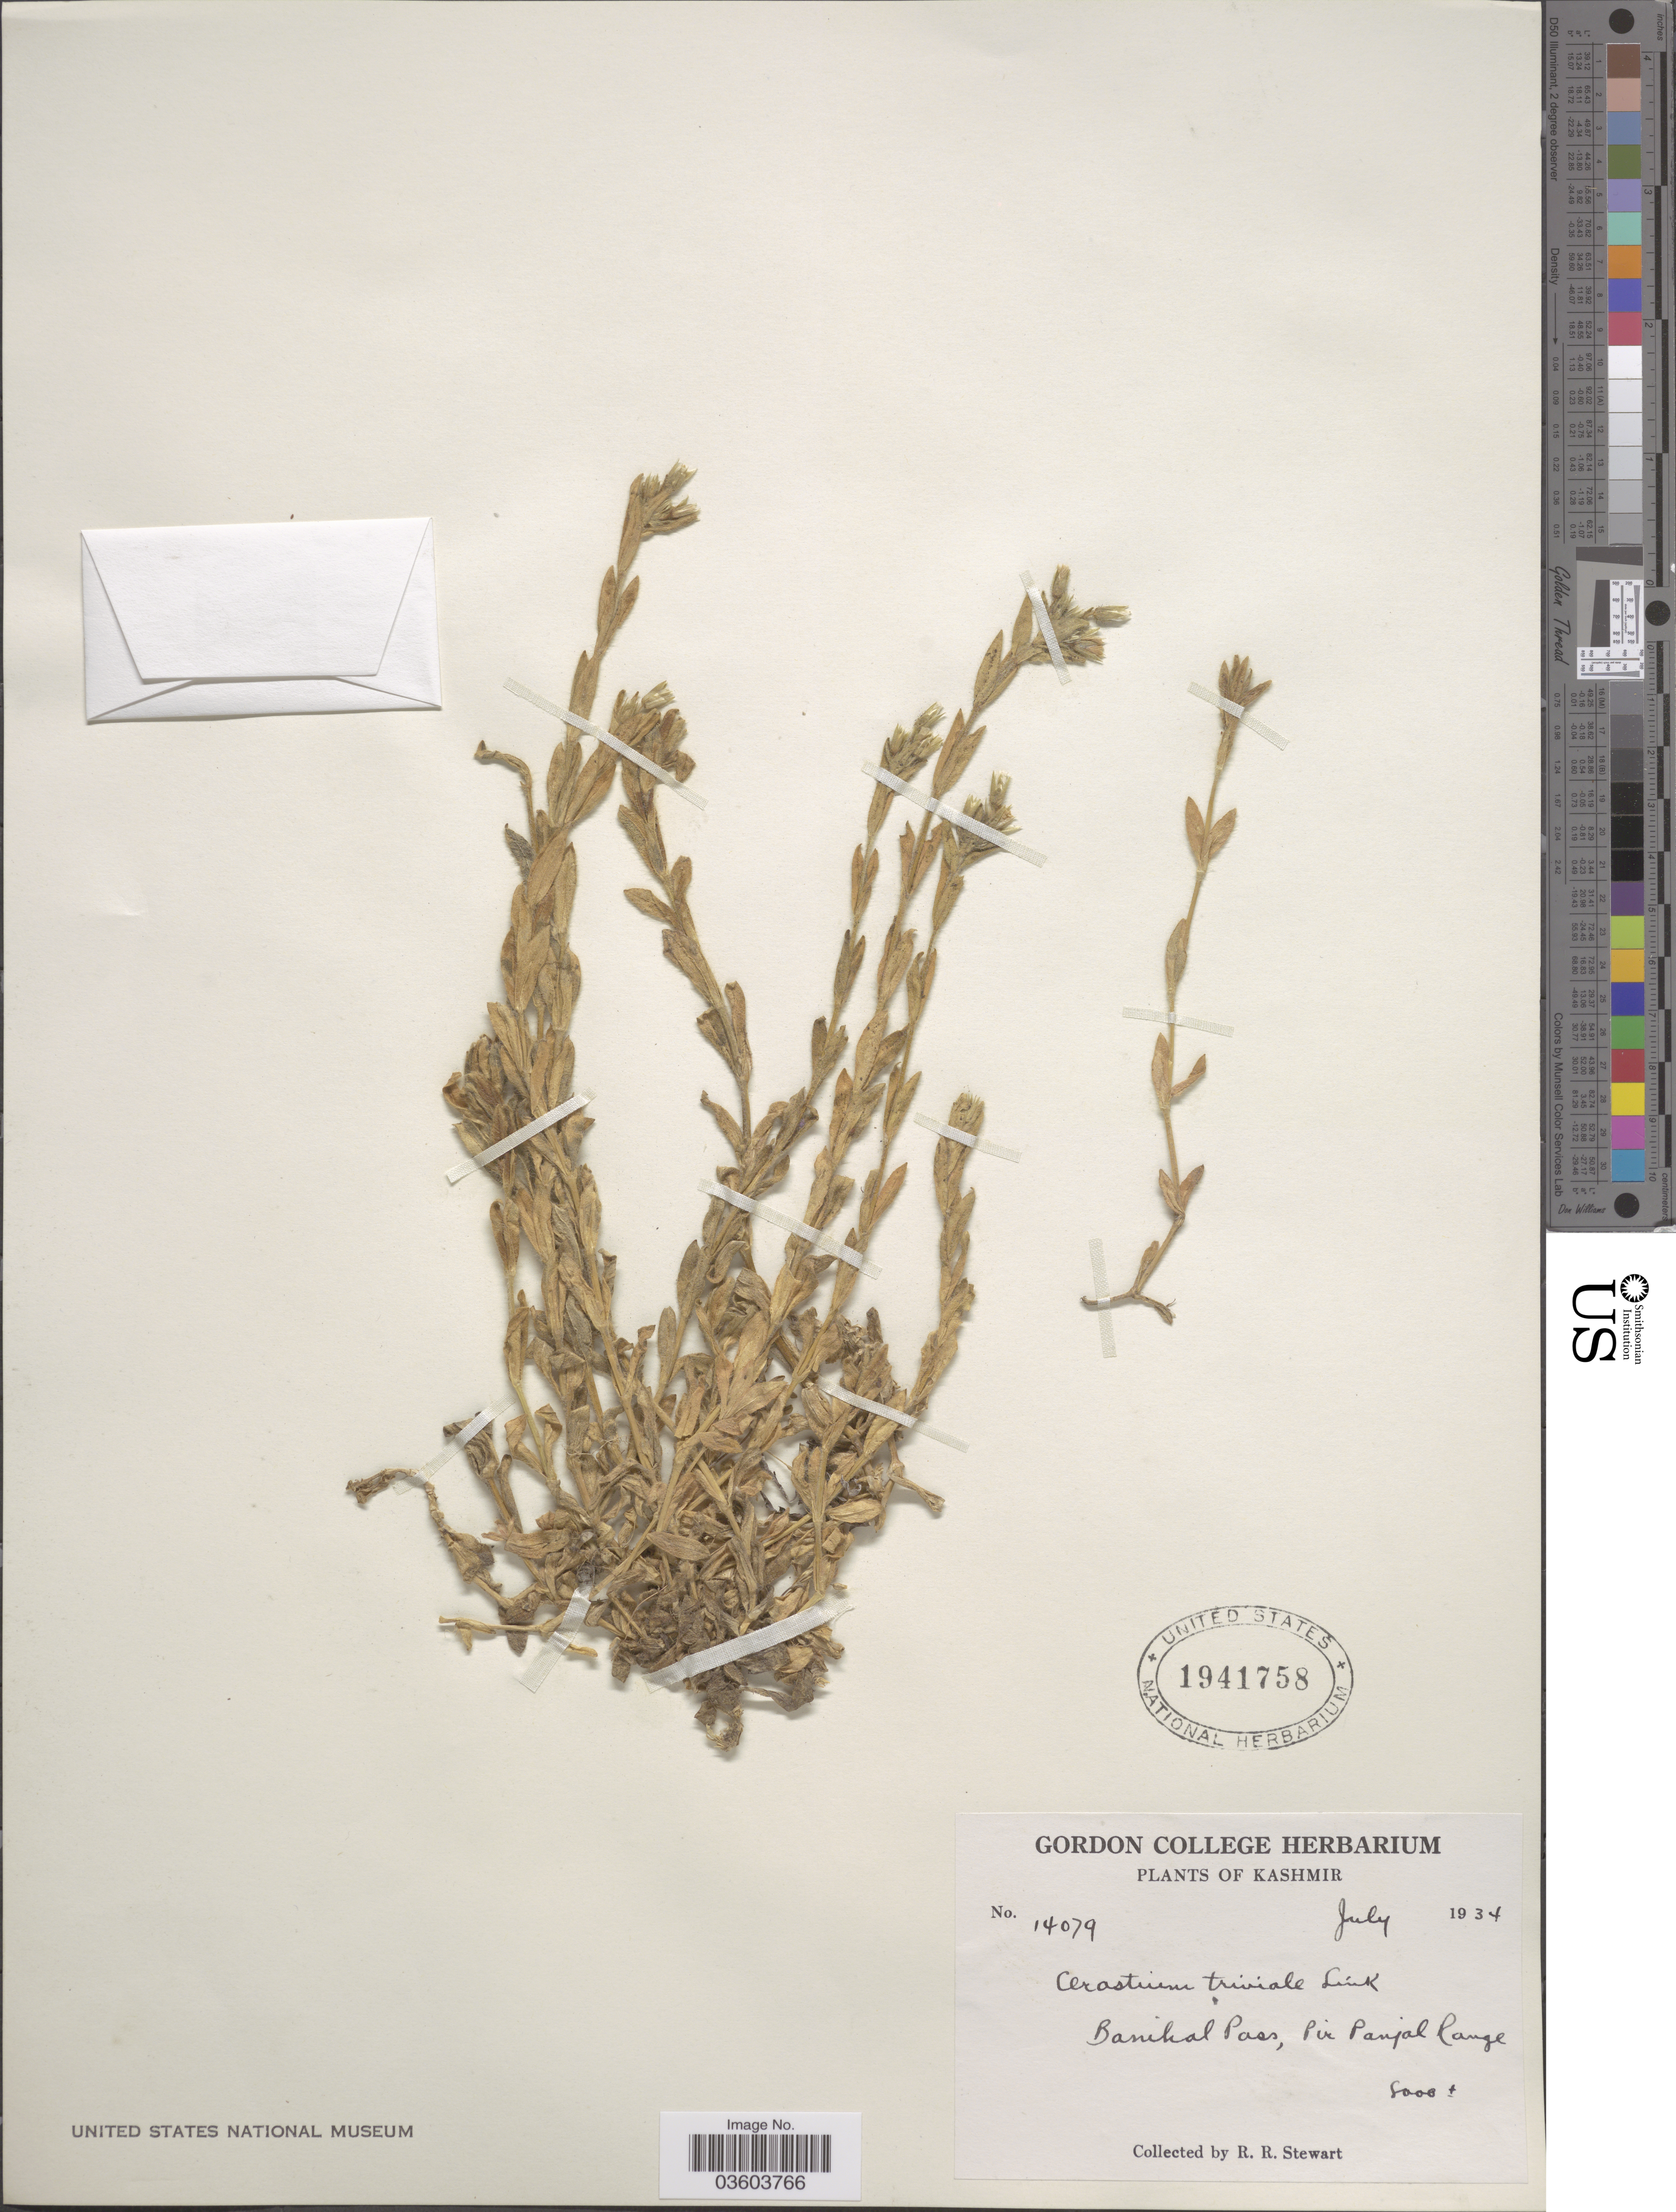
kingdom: Plantae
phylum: Tracheophyta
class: Magnoliopsida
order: Caryophyllales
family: Caryophyllaceae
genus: Cerastium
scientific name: Cerastium holosteoides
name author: Fr.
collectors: R. Stewart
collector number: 14079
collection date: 1934-07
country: India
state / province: Jammu and Kashmir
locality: Kashmir. Banikal Pass, Pir Panjal Range.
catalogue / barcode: US 1941758